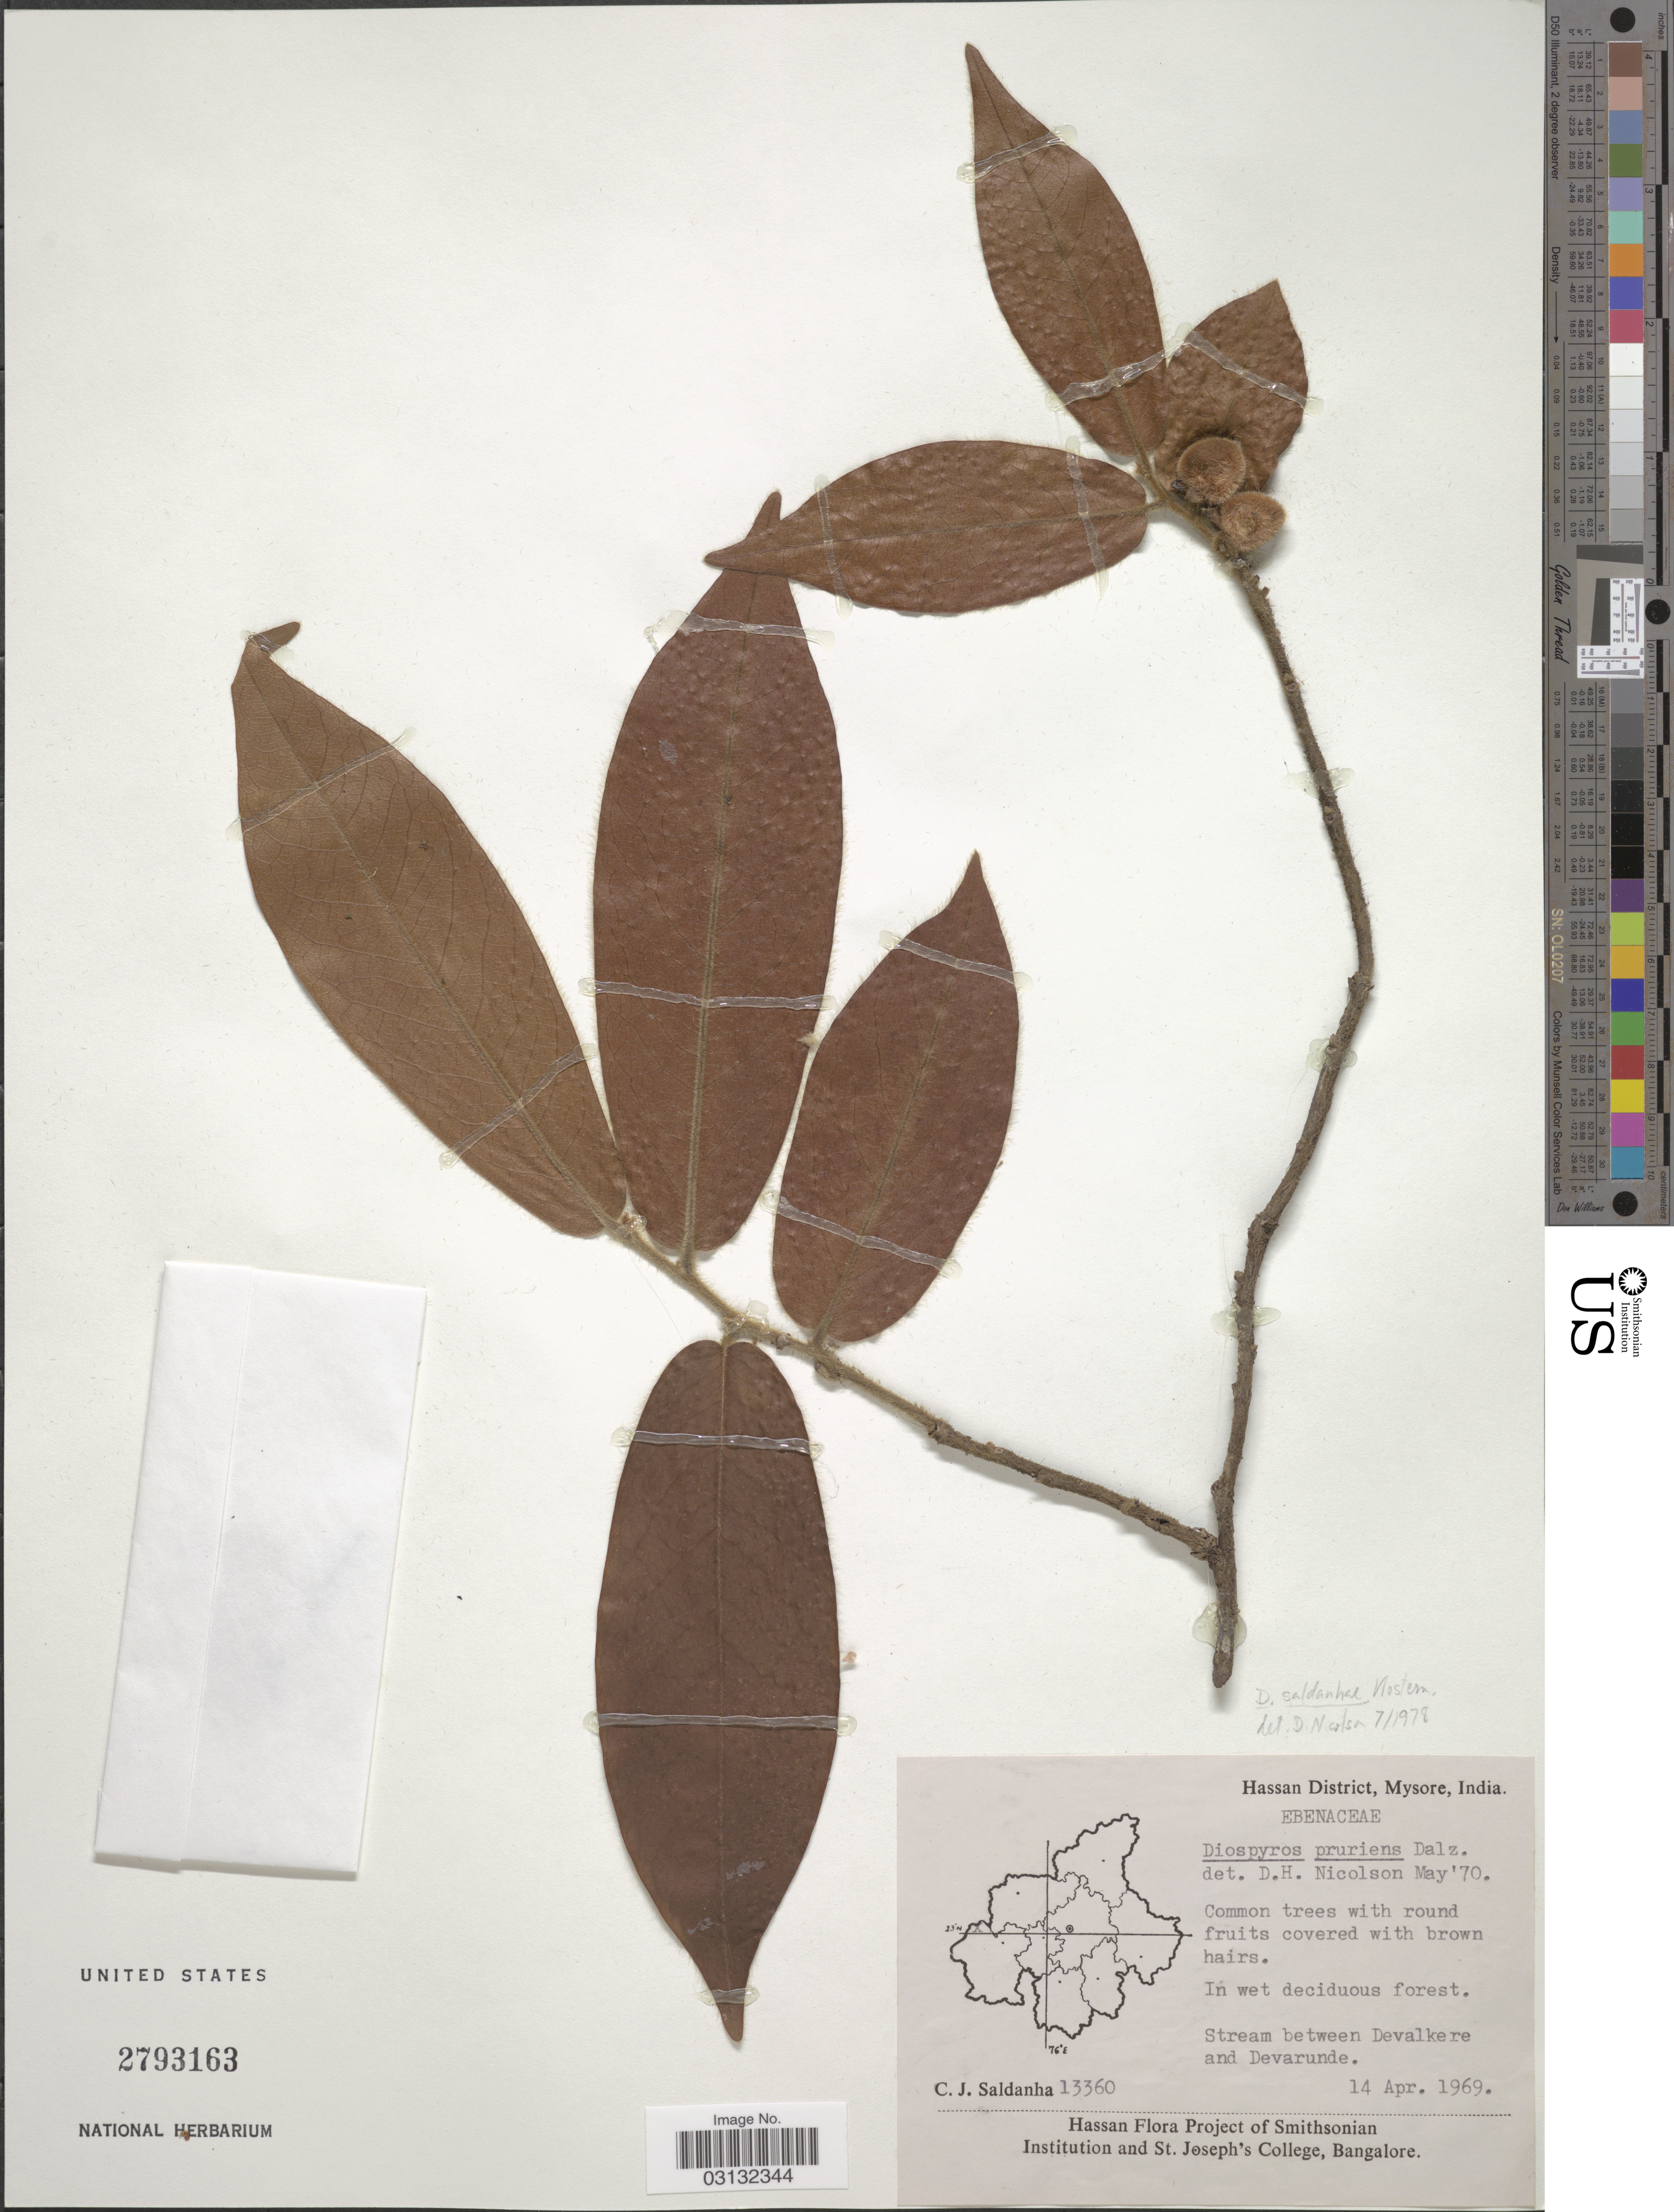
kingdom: Plantae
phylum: Tracheophyta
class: Magnoliopsida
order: Ericales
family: Ebenaceae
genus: Diospyros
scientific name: Diospyros saldanhae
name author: Kosterm.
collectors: C. J. Saldanha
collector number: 13360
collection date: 1969-04-14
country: India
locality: Hassan District, Mysore. Stream between Devalkere and Devarunde.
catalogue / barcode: US 2793163